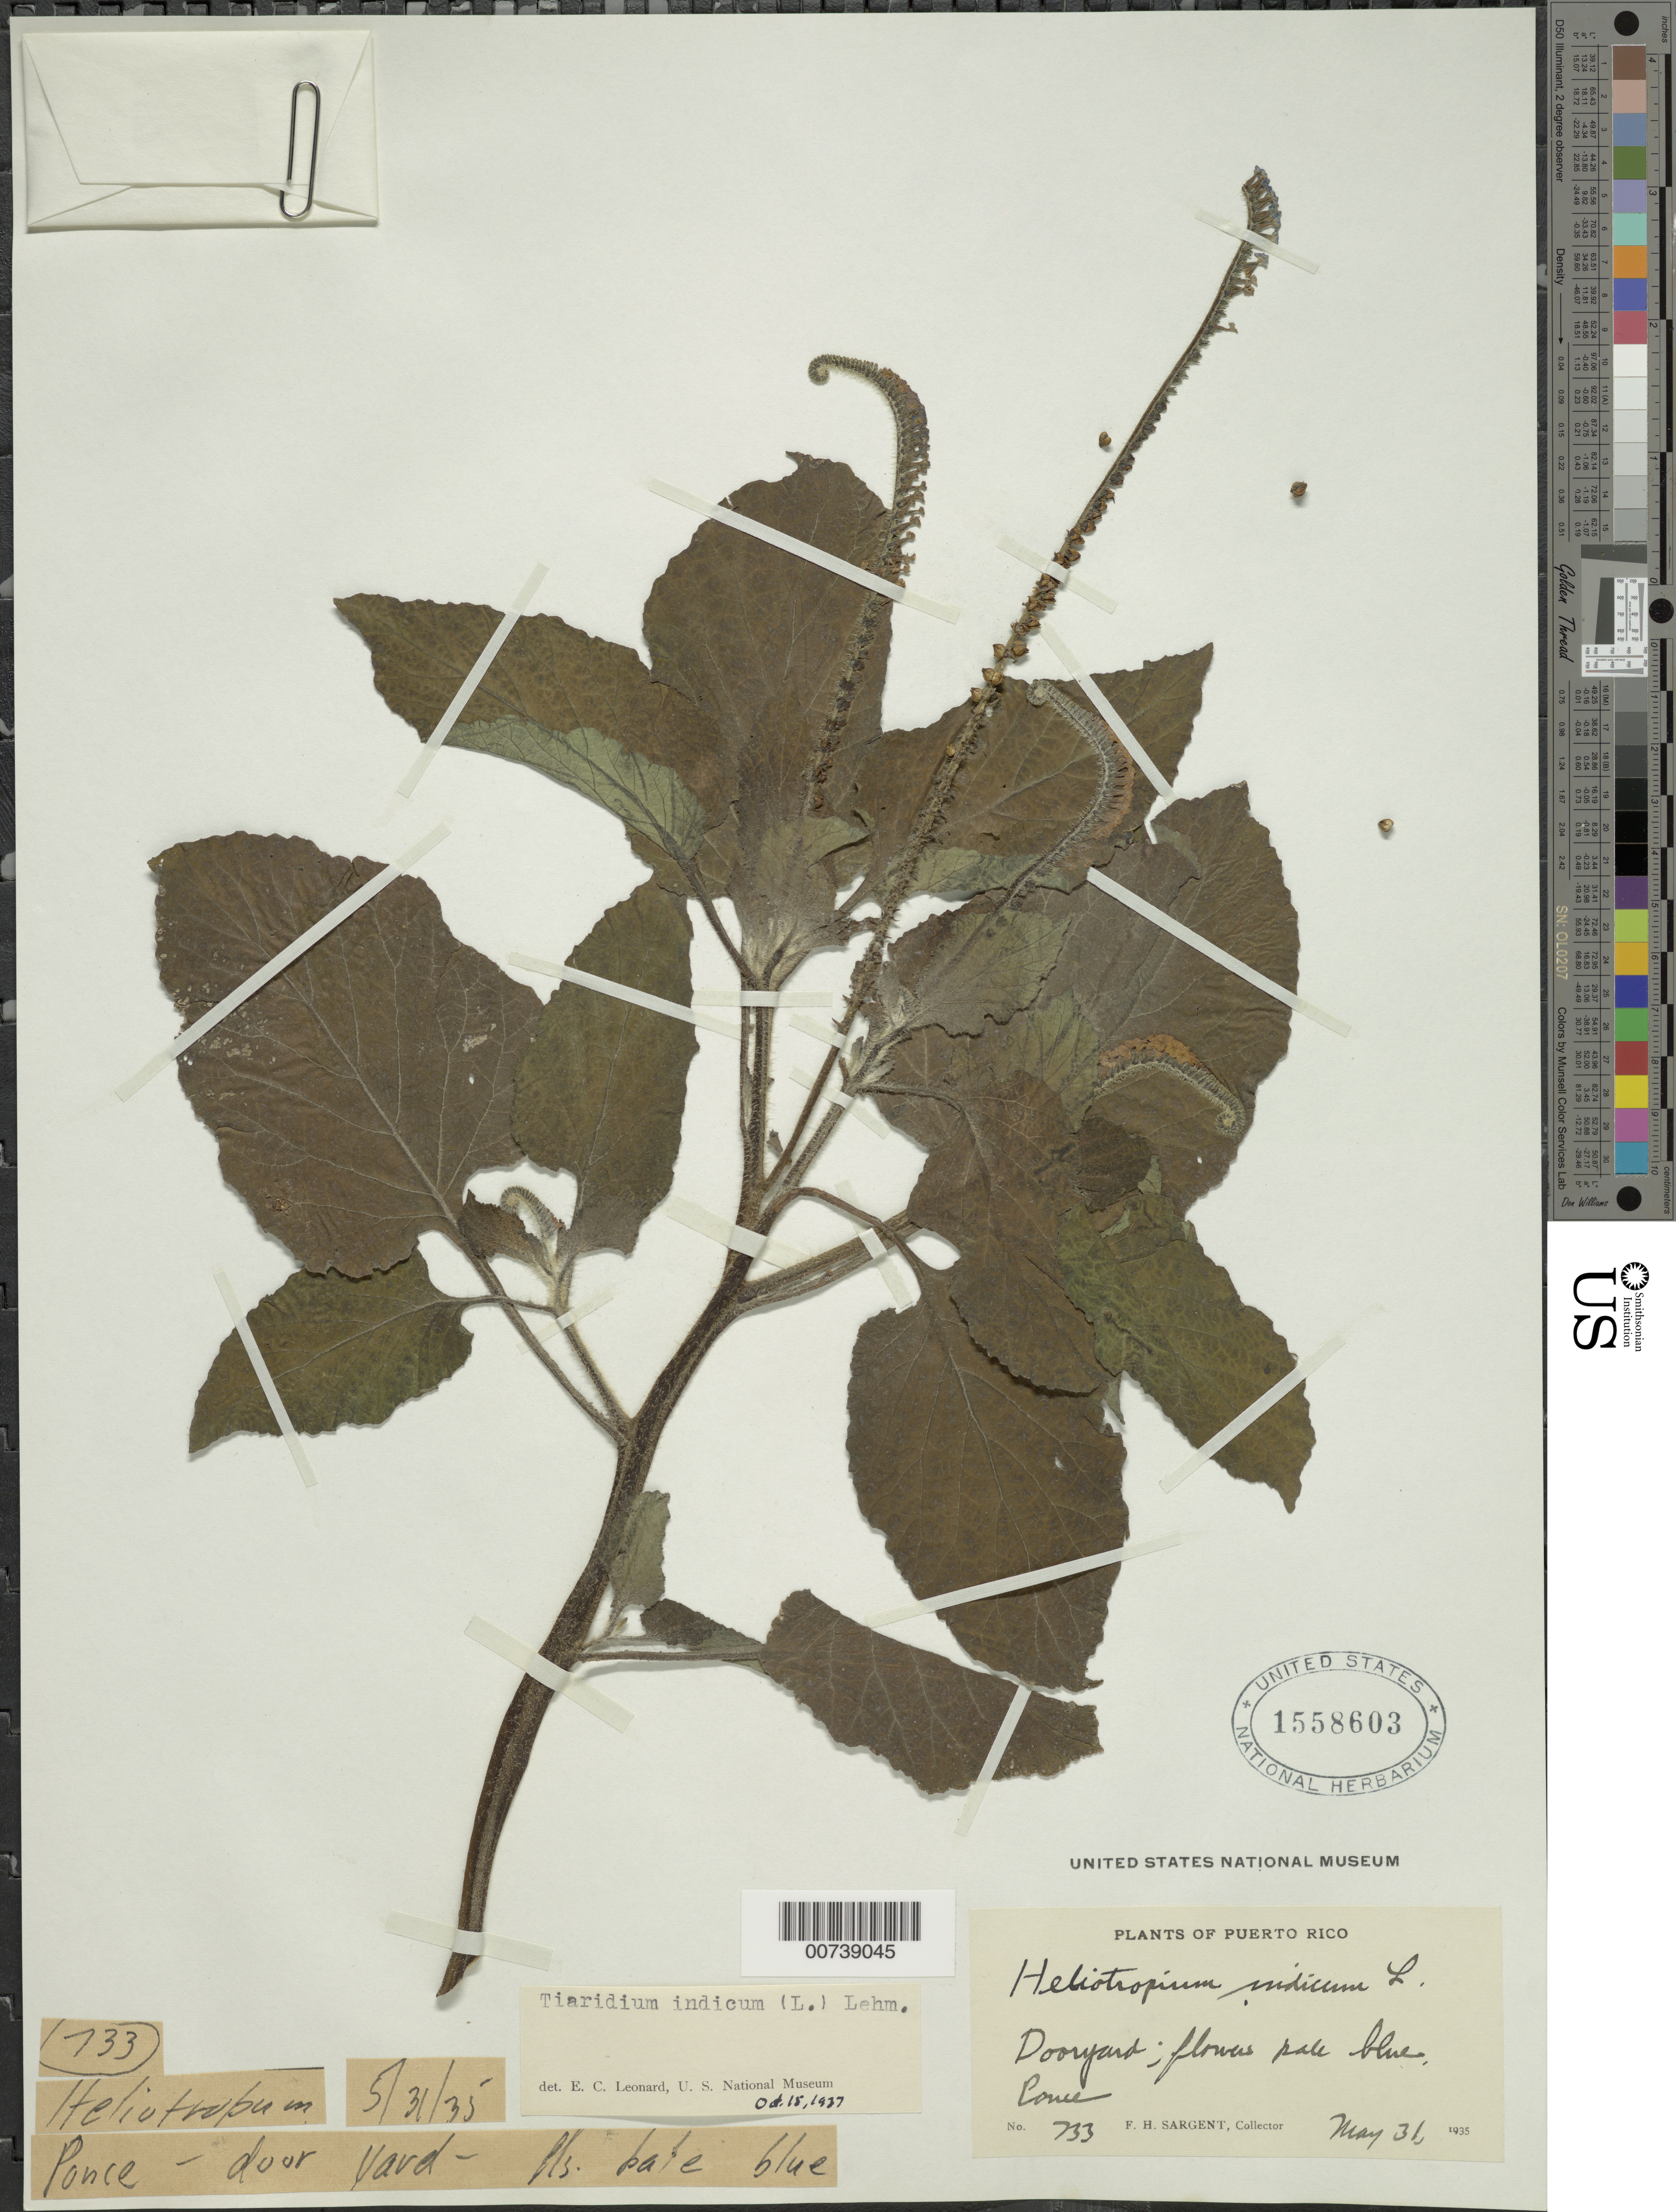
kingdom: Plantae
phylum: Tracheophyta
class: Magnoliopsida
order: Boraginales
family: Heliotropiaceae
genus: Heliotropium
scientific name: Heliotropium indicum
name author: L.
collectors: F. H. Sargent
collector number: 733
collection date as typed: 31 May 1935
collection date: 1935-05-31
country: Puerto Rico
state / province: Ponce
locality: Ponce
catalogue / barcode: US 1558603